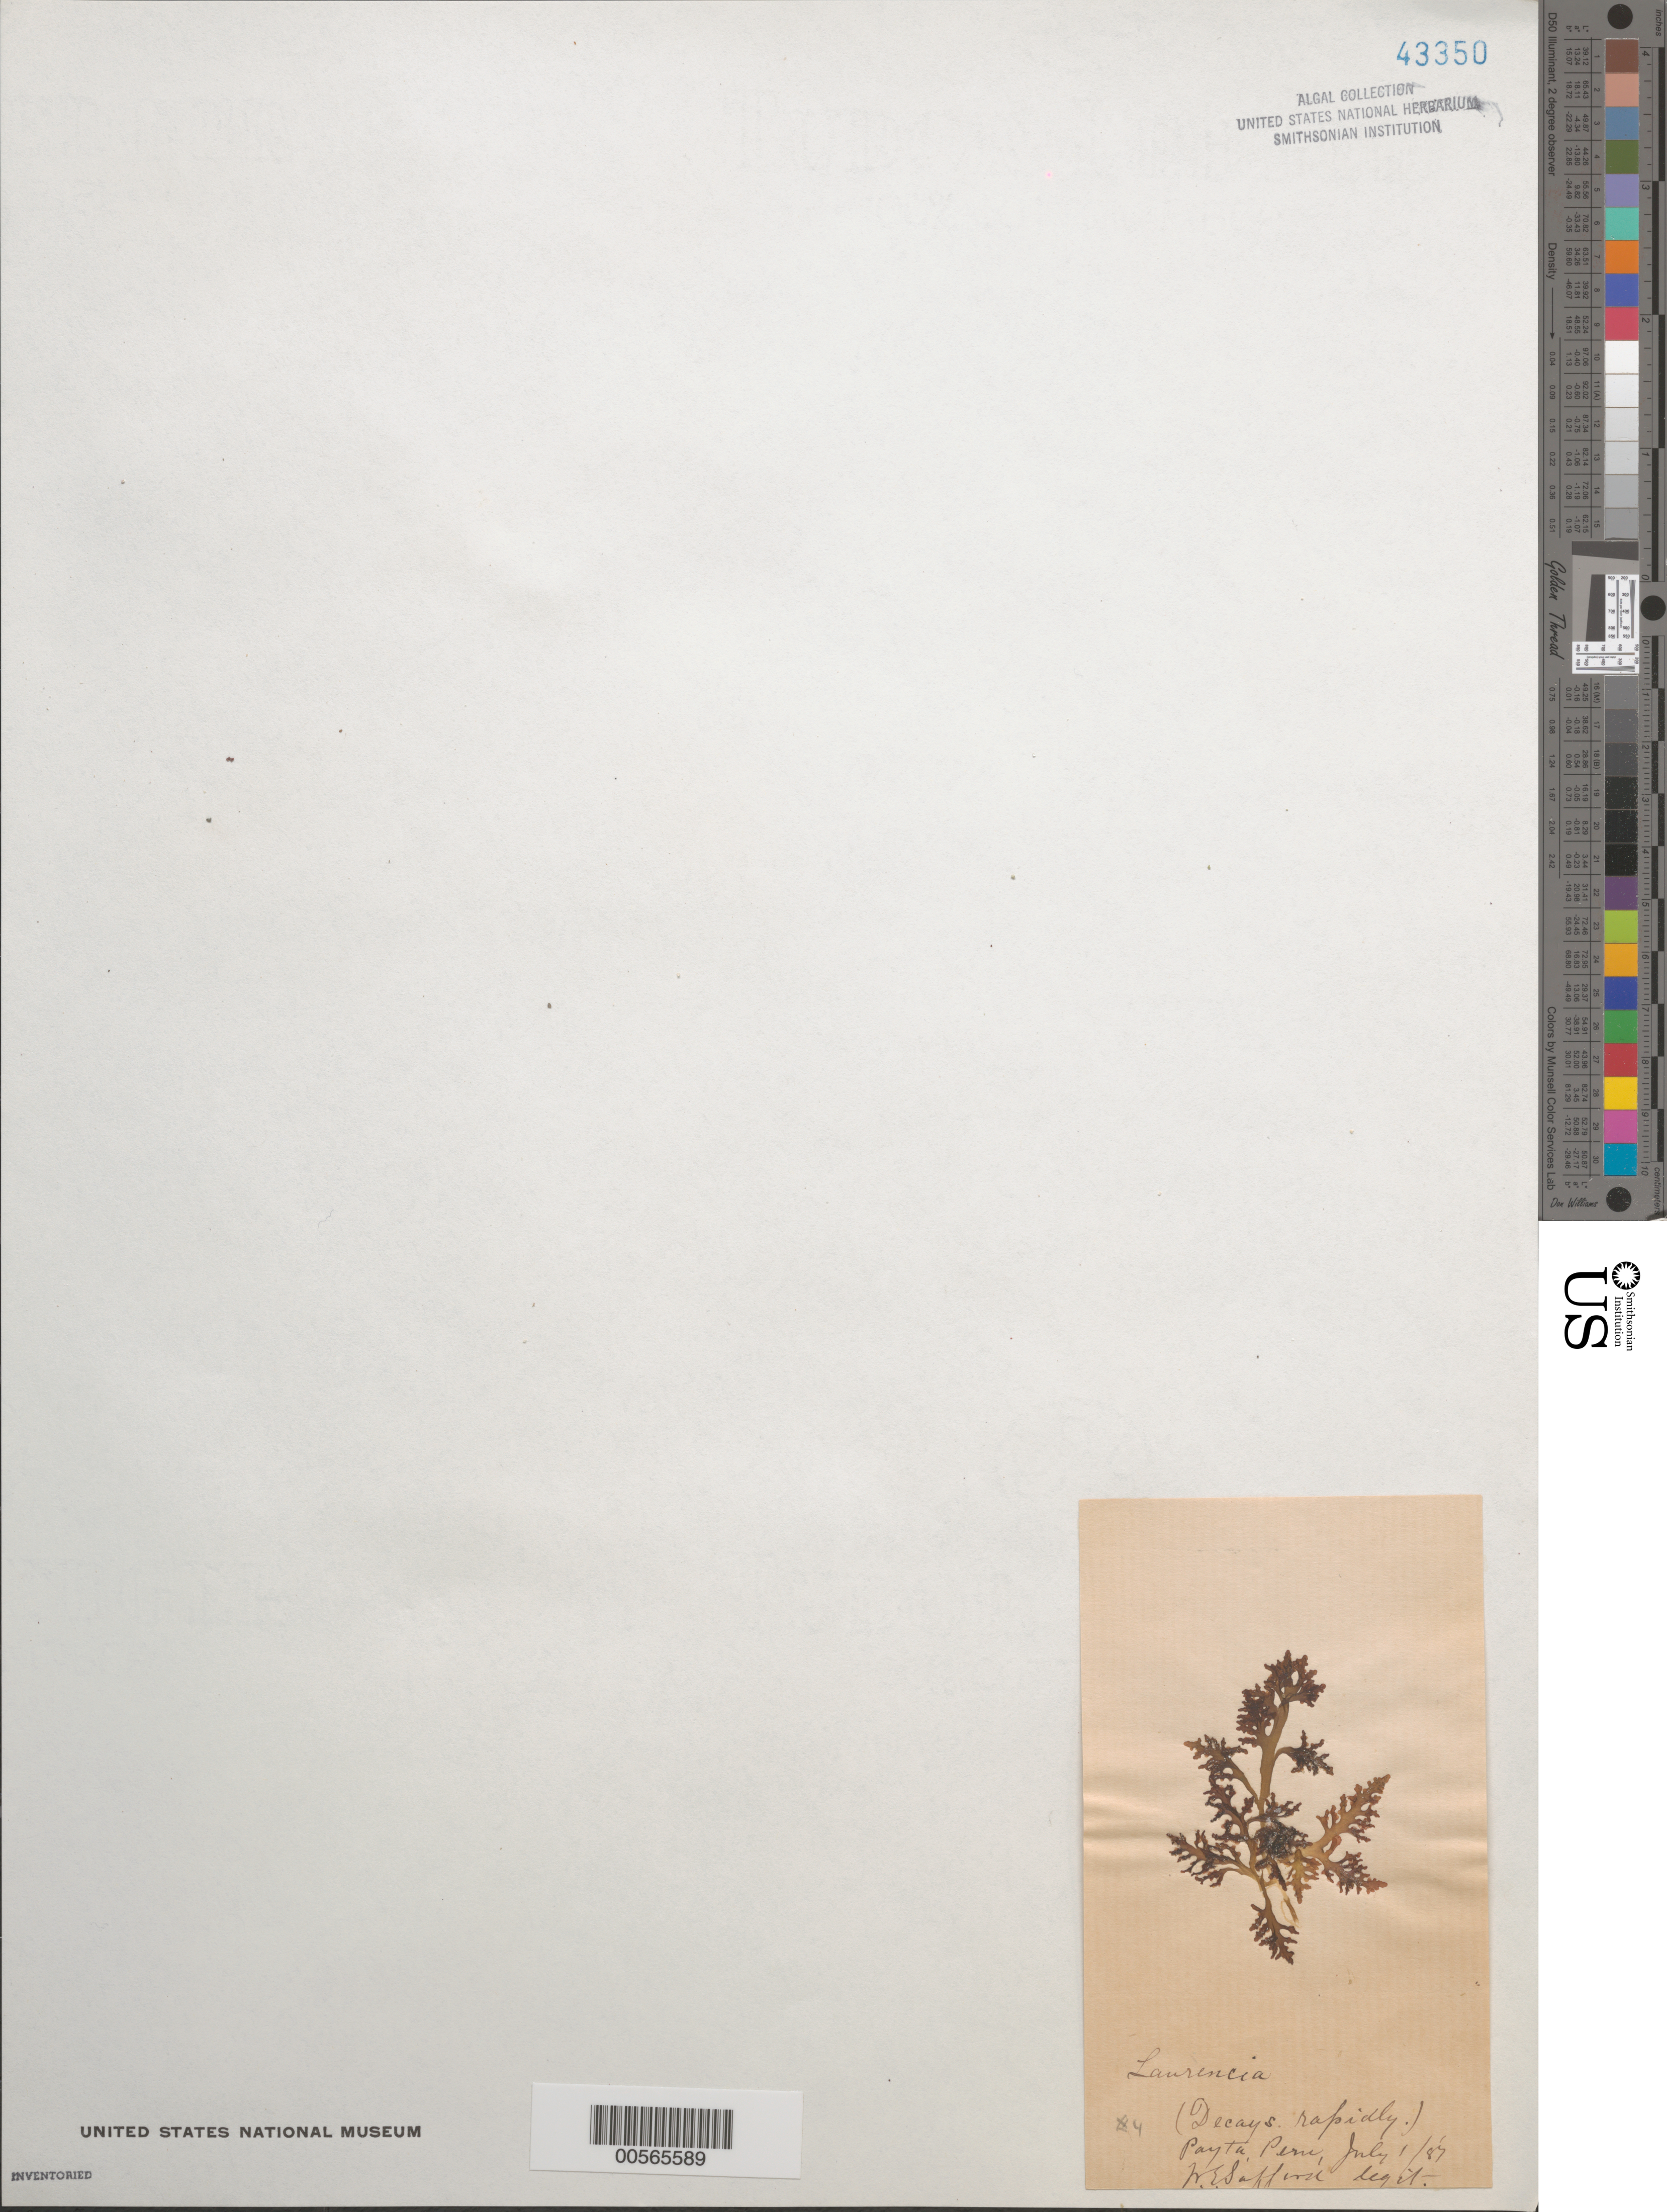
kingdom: Plantae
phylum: Rhodophyta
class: Florideophyceae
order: Ceramiales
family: Rhodomelaceae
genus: Laurencia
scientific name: Laurencia sp.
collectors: W. E. Safford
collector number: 4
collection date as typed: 01 Jul 1885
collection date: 1885-07-01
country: Peru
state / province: Piura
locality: Paita (Payta)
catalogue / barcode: US 43350